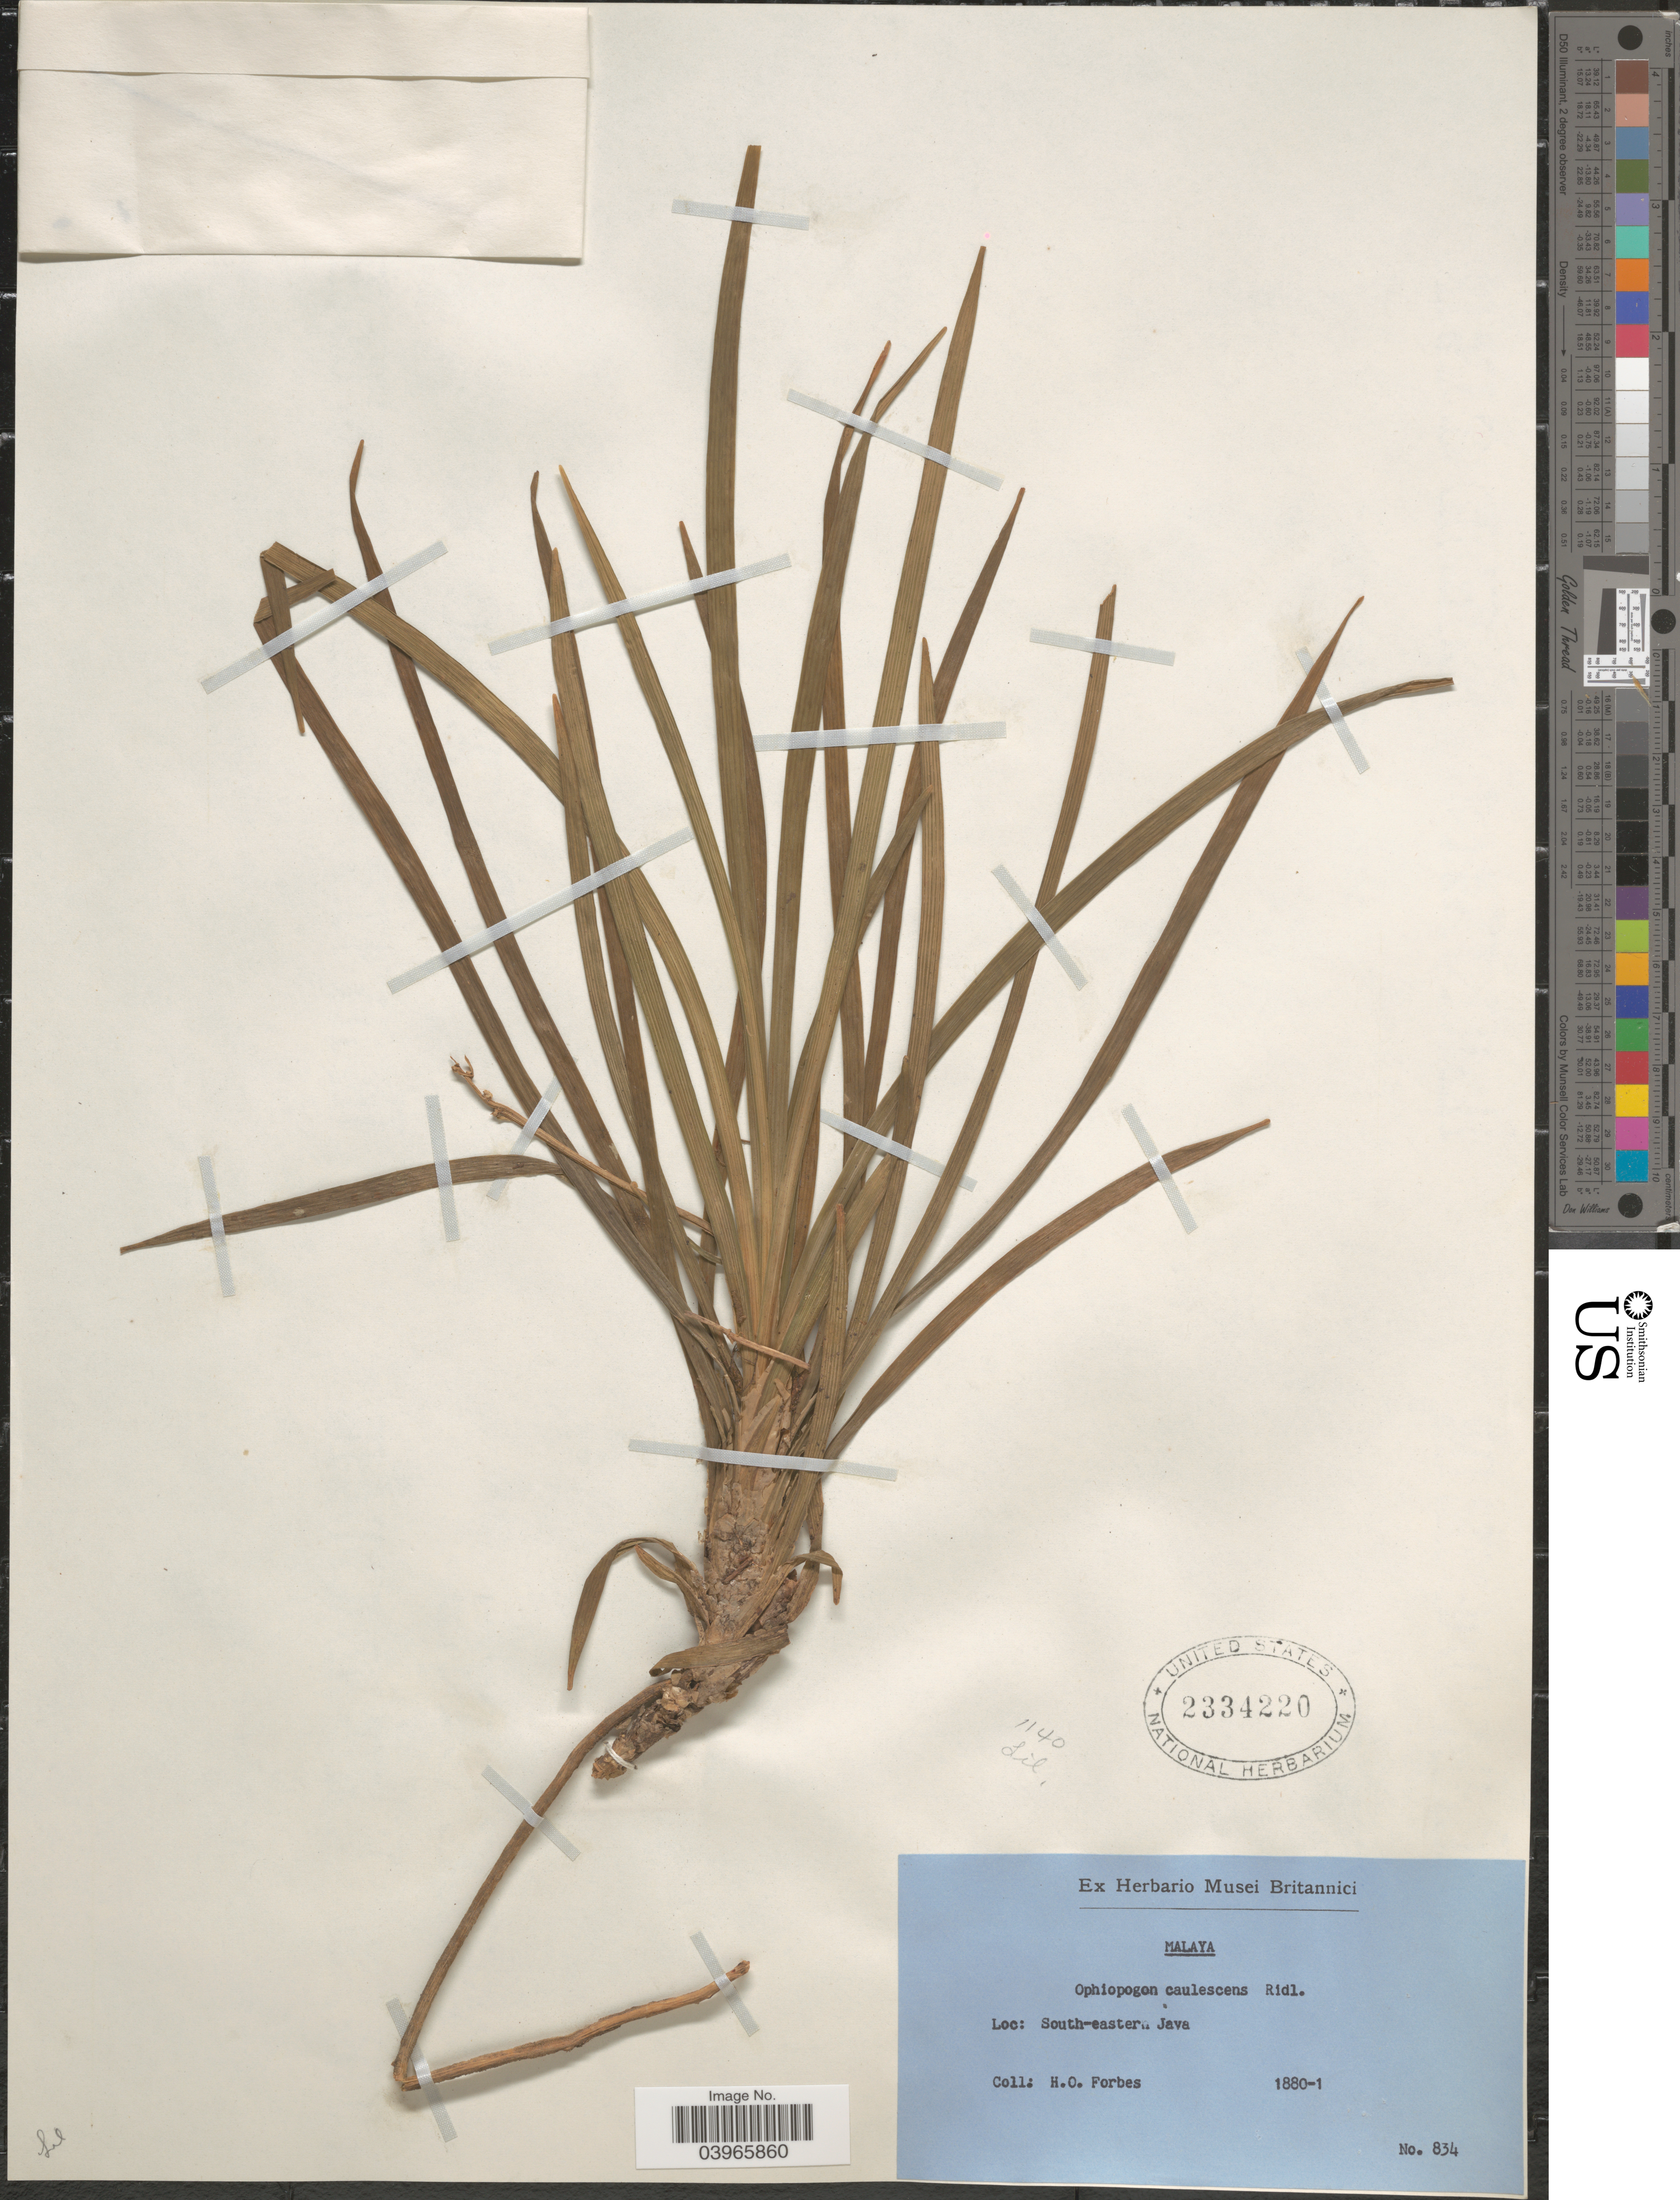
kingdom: Plantae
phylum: Tracheophyta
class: Liliopsida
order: Asparagales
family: Asparagaceae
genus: Ophiopogon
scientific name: Ophiopogon caulescens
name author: (Blume) Backer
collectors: H. O. Forbes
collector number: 834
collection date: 1880/1881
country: Indonesia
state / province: Java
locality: Malaya. South-eastern Java.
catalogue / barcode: US 2334220